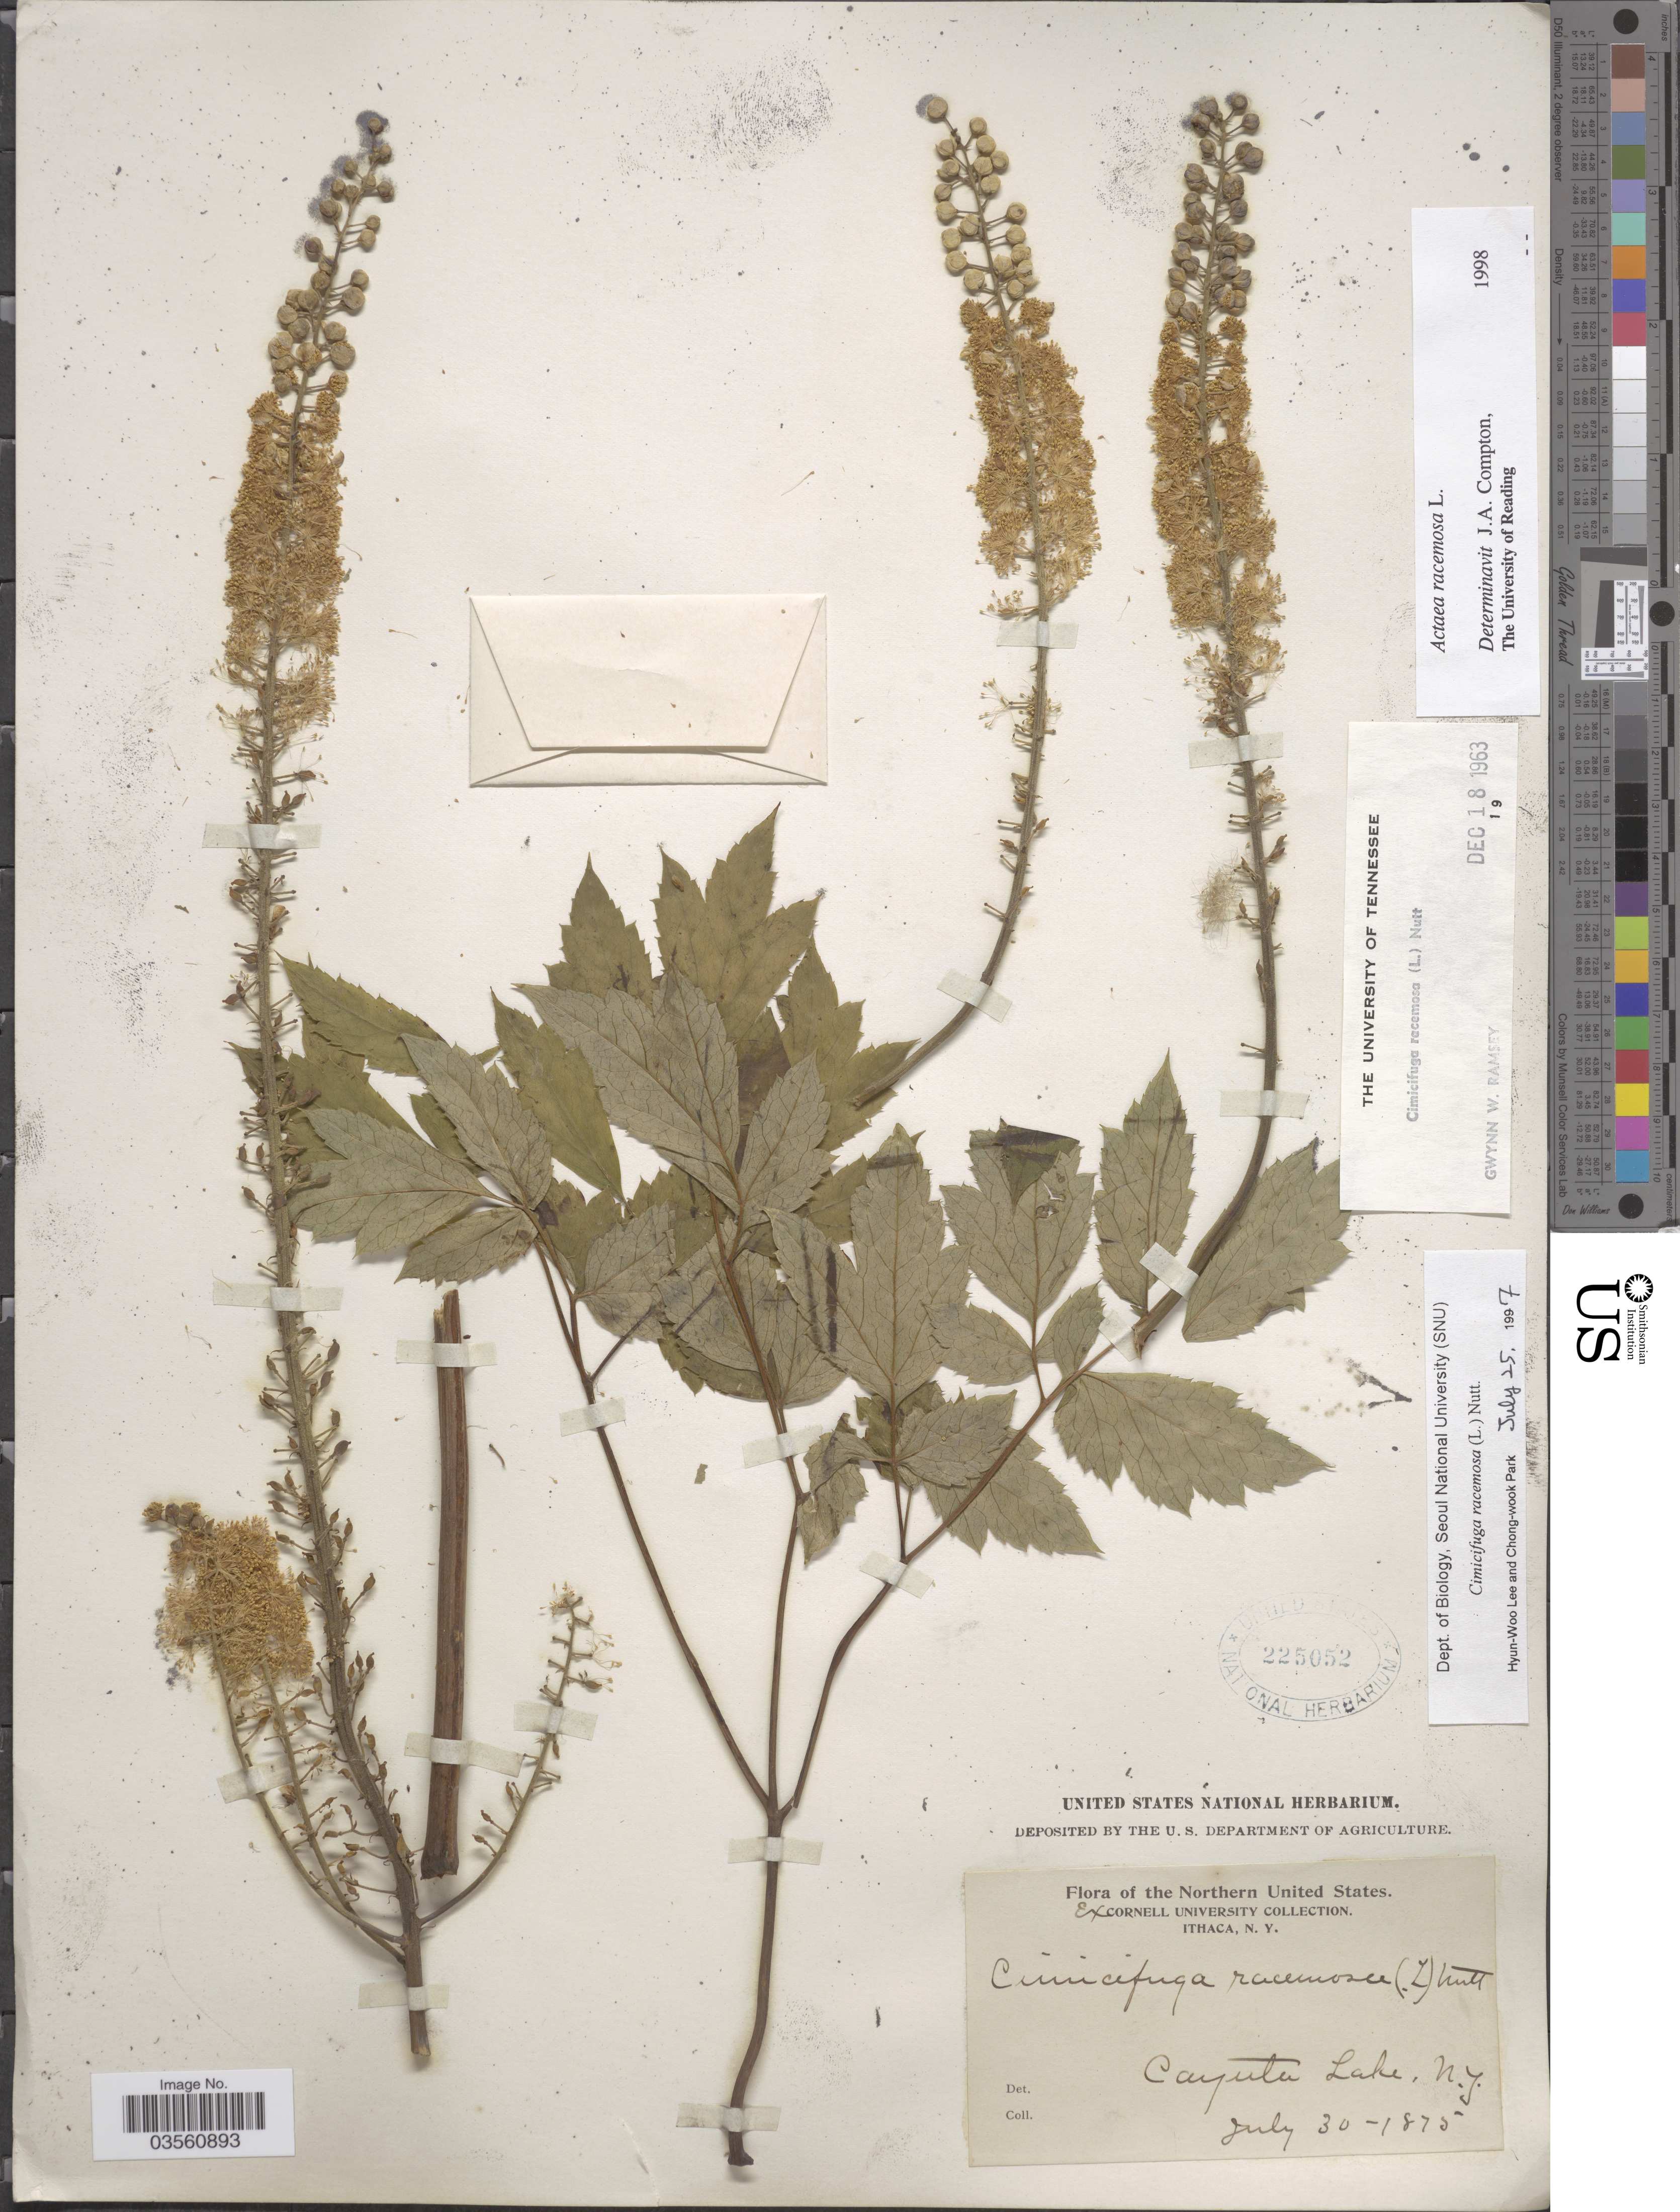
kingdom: Plantae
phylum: Tracheophyta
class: Magnoliopsida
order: Ranunculales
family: Ranunculaceae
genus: Actaea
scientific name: Actaea racemosa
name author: L.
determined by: Compton, J. A.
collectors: Cornell University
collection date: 1875-07-30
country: United States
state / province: New York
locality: Northern United States. Cayuta Lake.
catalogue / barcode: US 225052